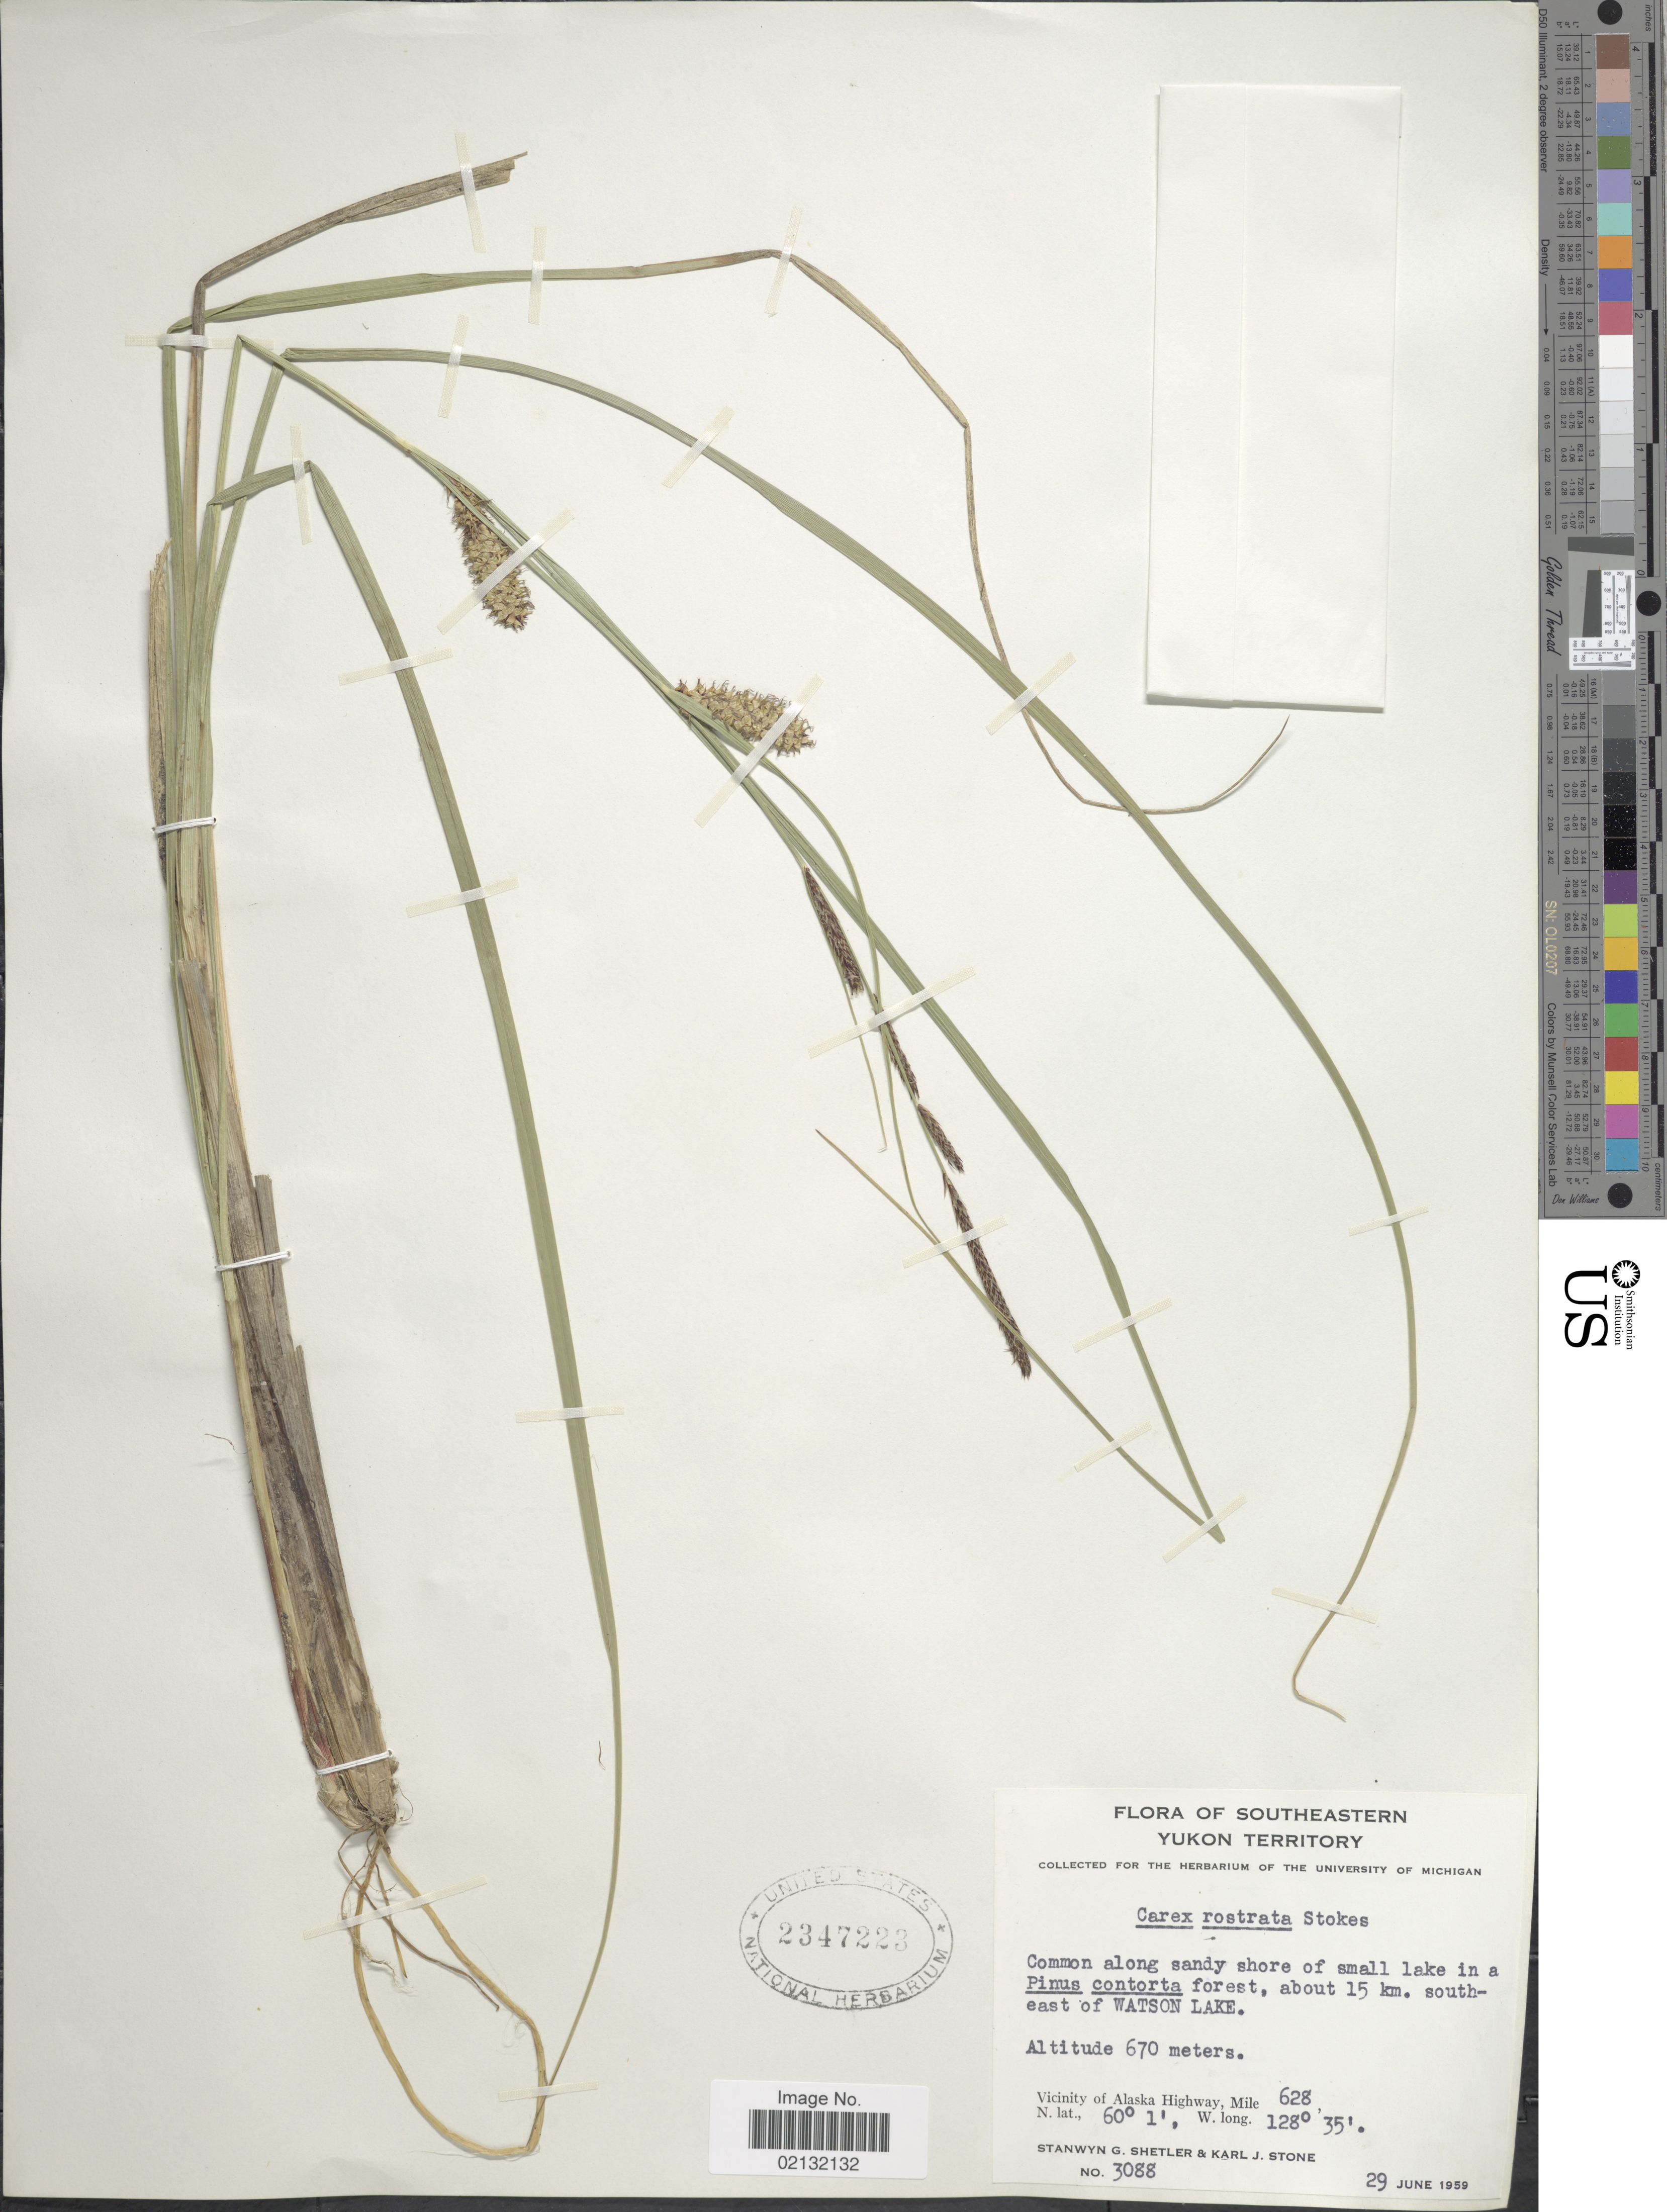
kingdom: Plantae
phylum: Tracheophyta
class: Liliopsida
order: Poales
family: Cyperaceae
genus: Carex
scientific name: Carex rostrata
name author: Stokes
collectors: S. Shetler & K. J. Stone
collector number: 628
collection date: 1959-06-26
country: Canada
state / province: Yukon Territory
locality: Yukon territory, about 15 km. South-east of Watson Lake. Vicinity of Alaska Highway, Mile 628.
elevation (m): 670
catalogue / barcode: US 2347223